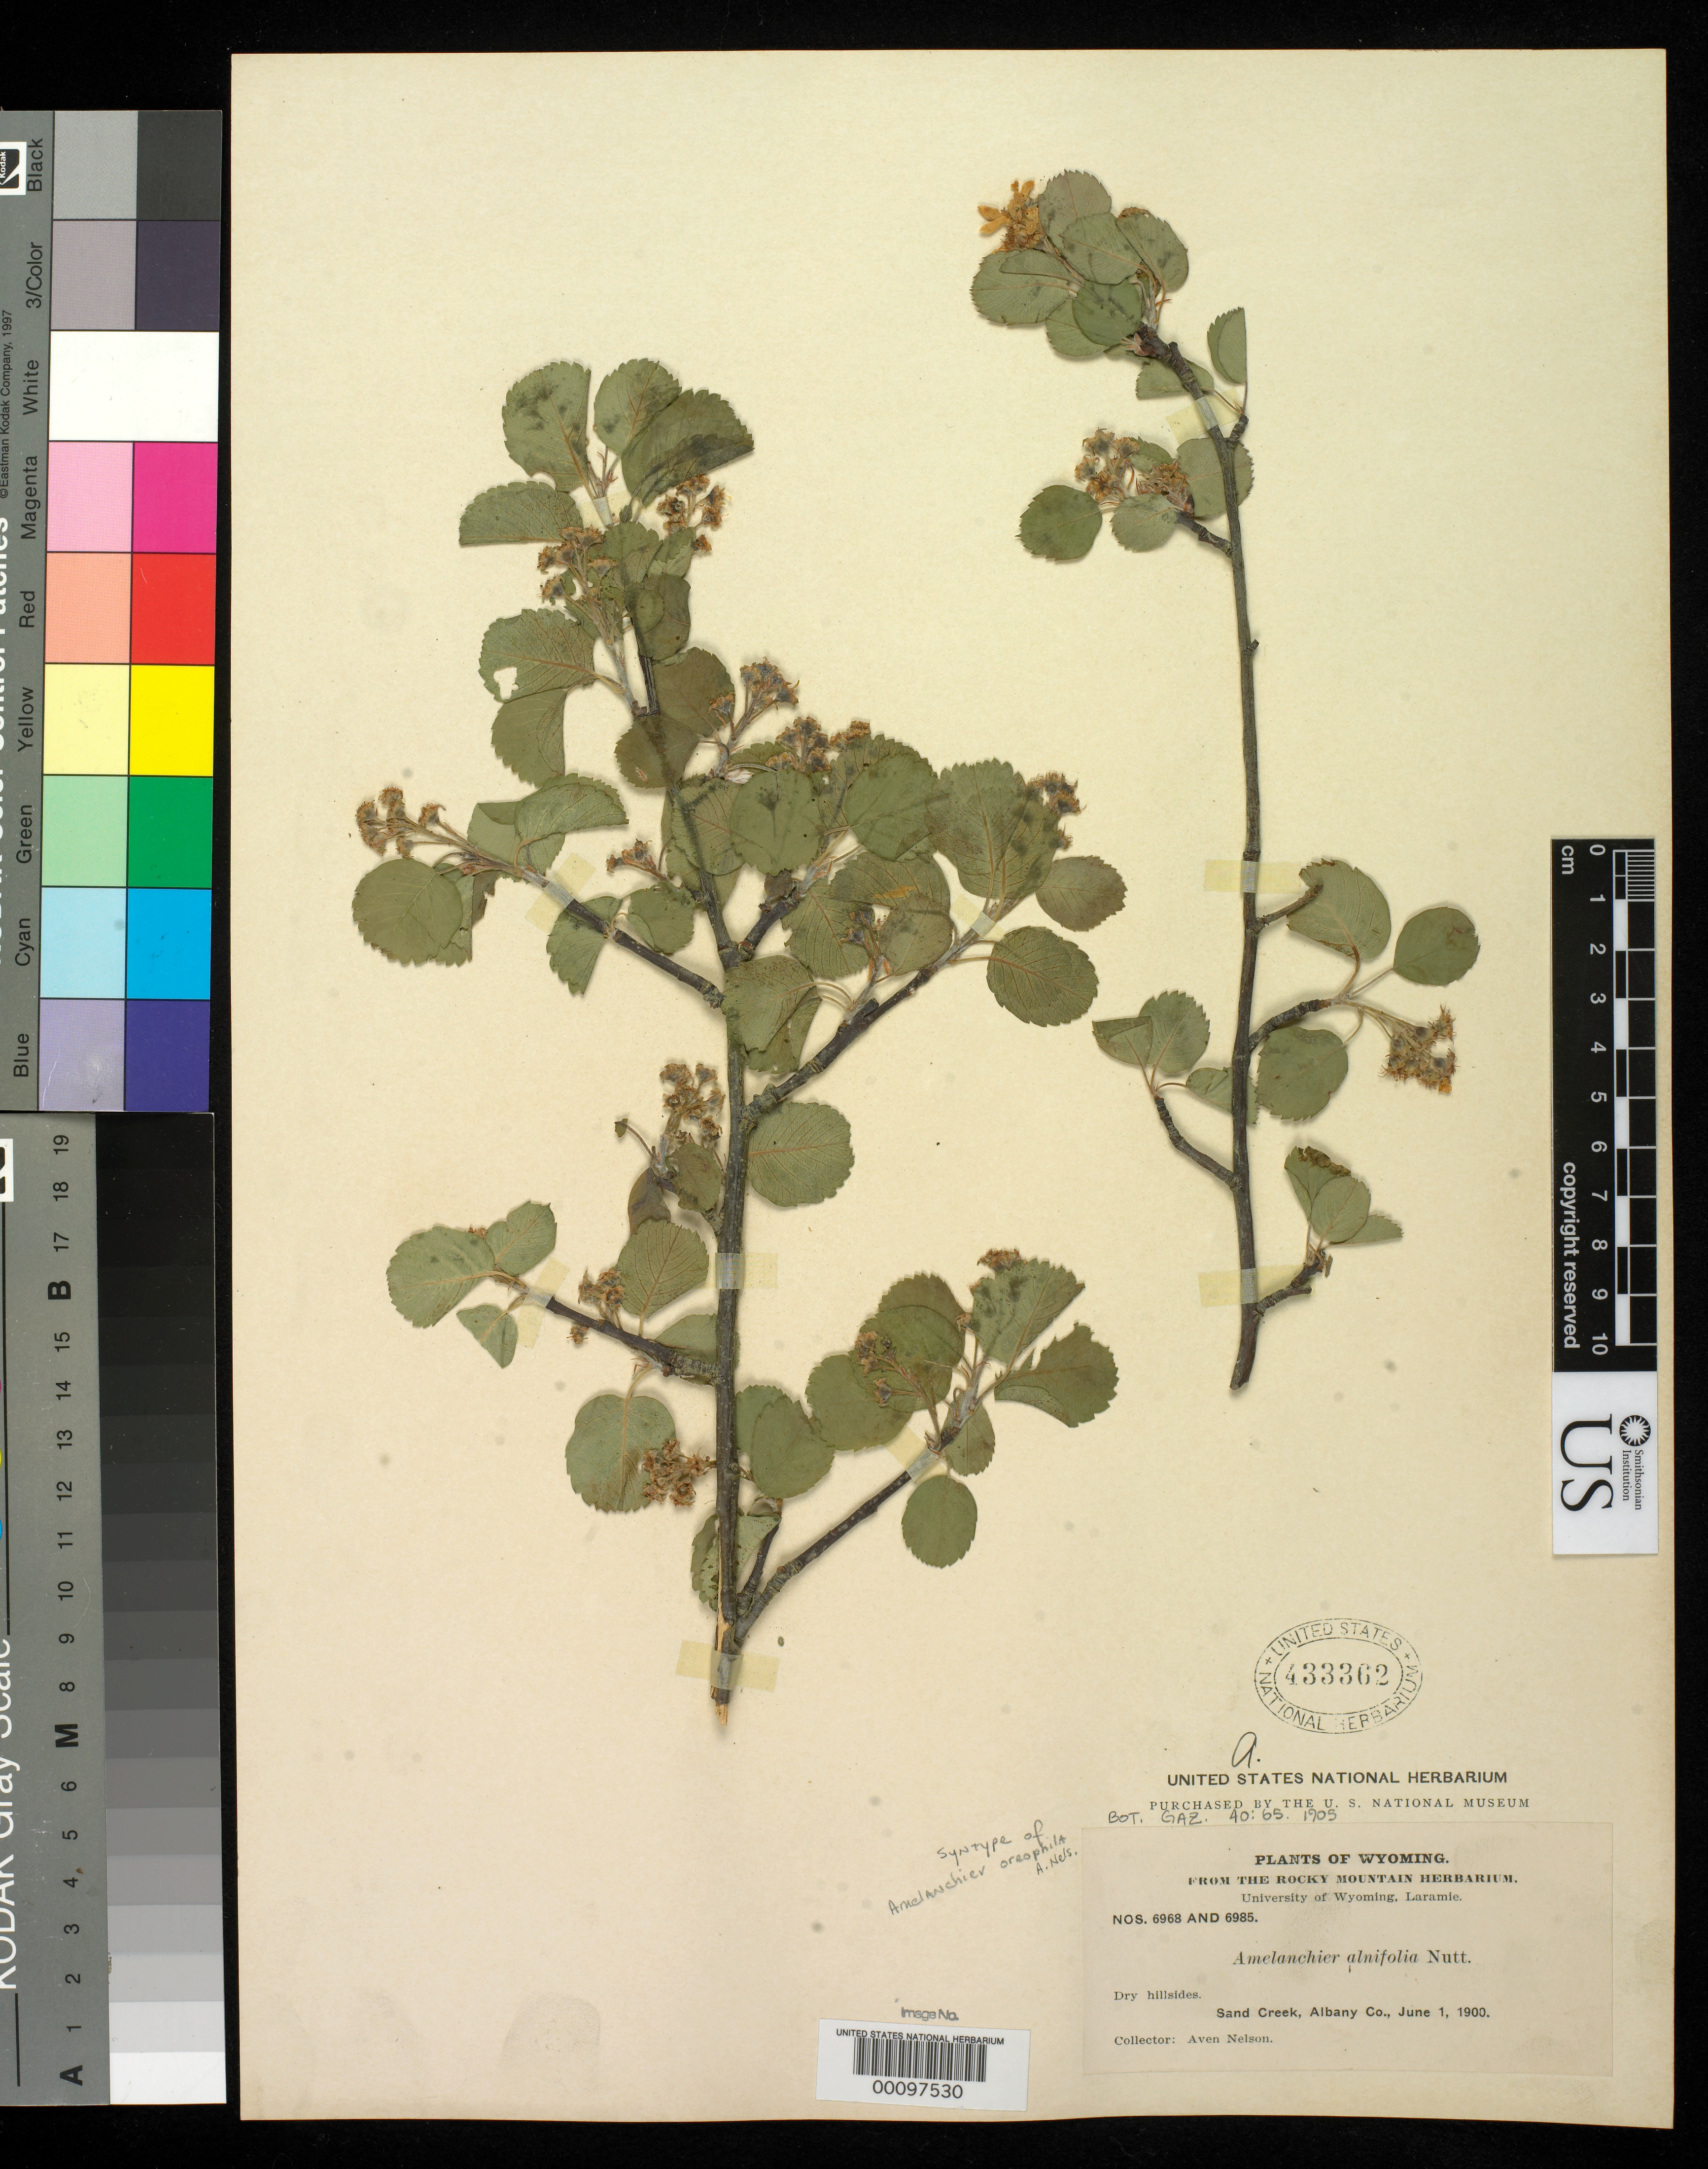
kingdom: Plantae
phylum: Tracheophyta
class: Magnoliopsida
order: Rosales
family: Rosaceae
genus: Amelanchier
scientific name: Amelanchier oreophila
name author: A. Nelson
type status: Syntype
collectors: A. Nelson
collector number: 6968, 6985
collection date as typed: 01 Jun 1900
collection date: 1900-06-01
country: United States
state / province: Wyoming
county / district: Albany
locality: Sand Creek.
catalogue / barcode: US 433362